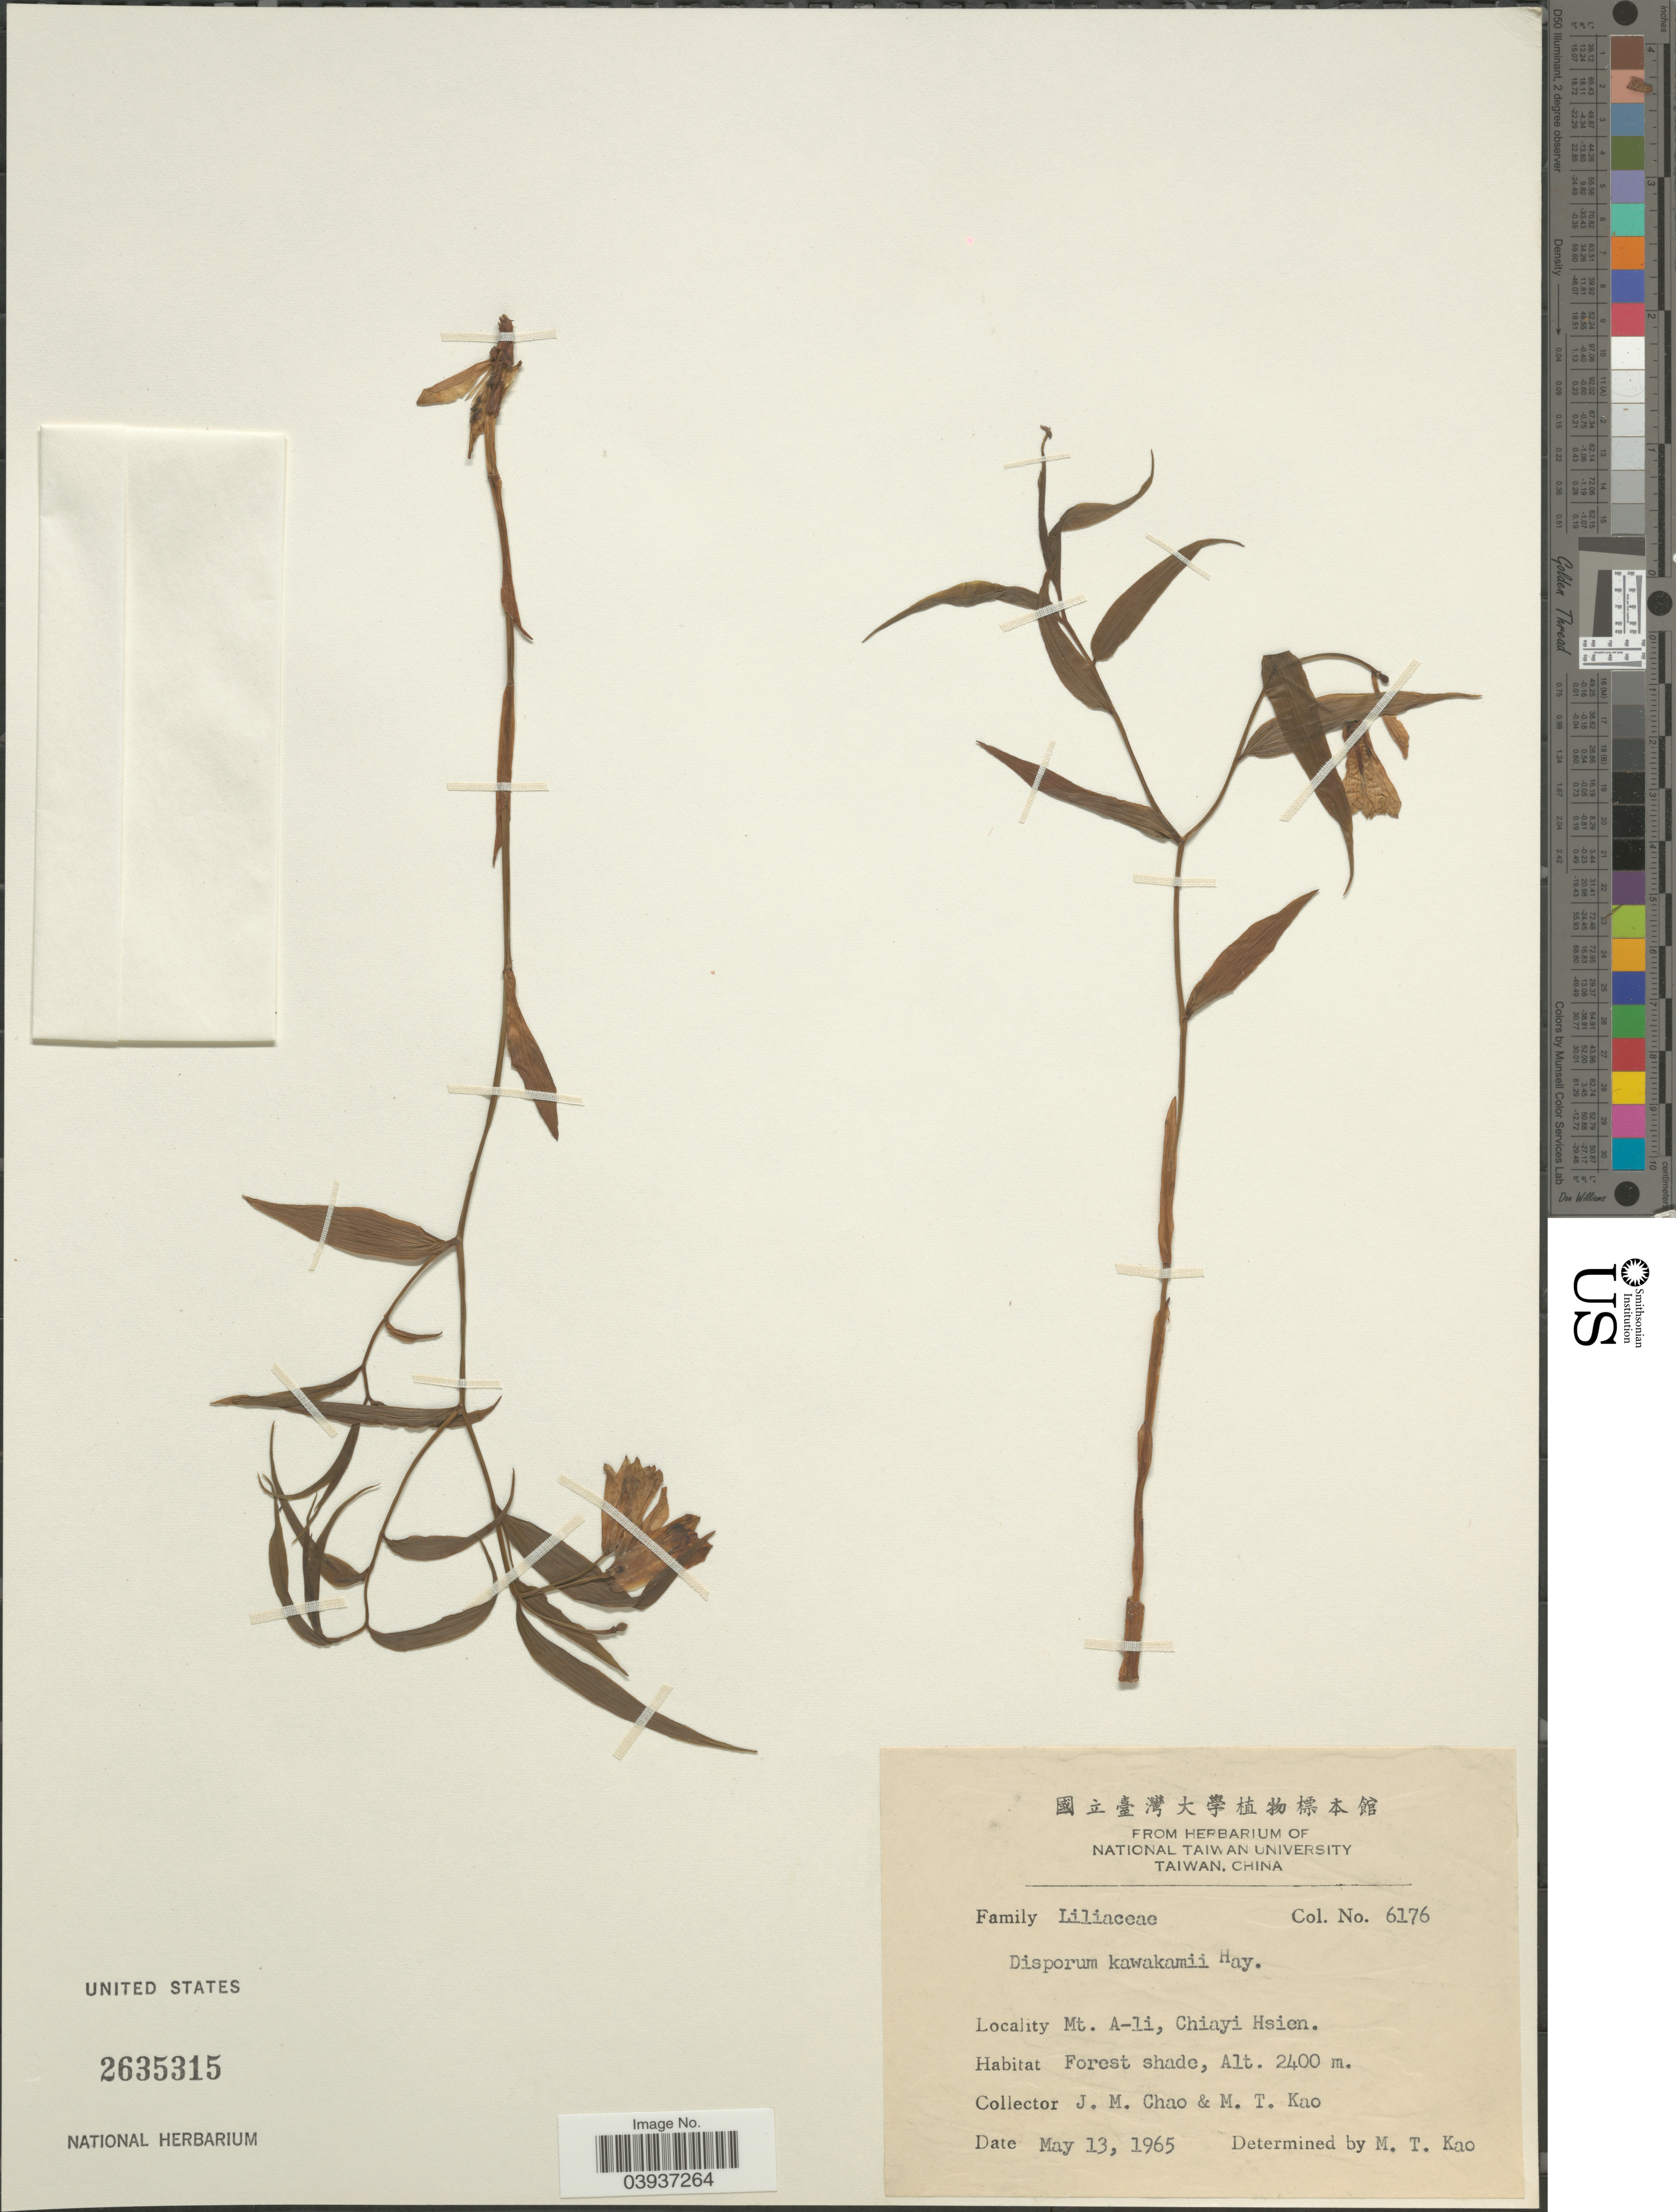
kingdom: Plantae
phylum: Tracheophyta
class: Liliopsida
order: Liliales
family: Colchicaceae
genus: Disporum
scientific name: Disporum kawakamii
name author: Hayata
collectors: J. Chao & M. T. Kao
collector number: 6176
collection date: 1965-05-13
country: Taiwan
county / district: Chiayi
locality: Mt. A-li, Chiayi Hsien. Forest shade.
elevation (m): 2400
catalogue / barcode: US 2635315